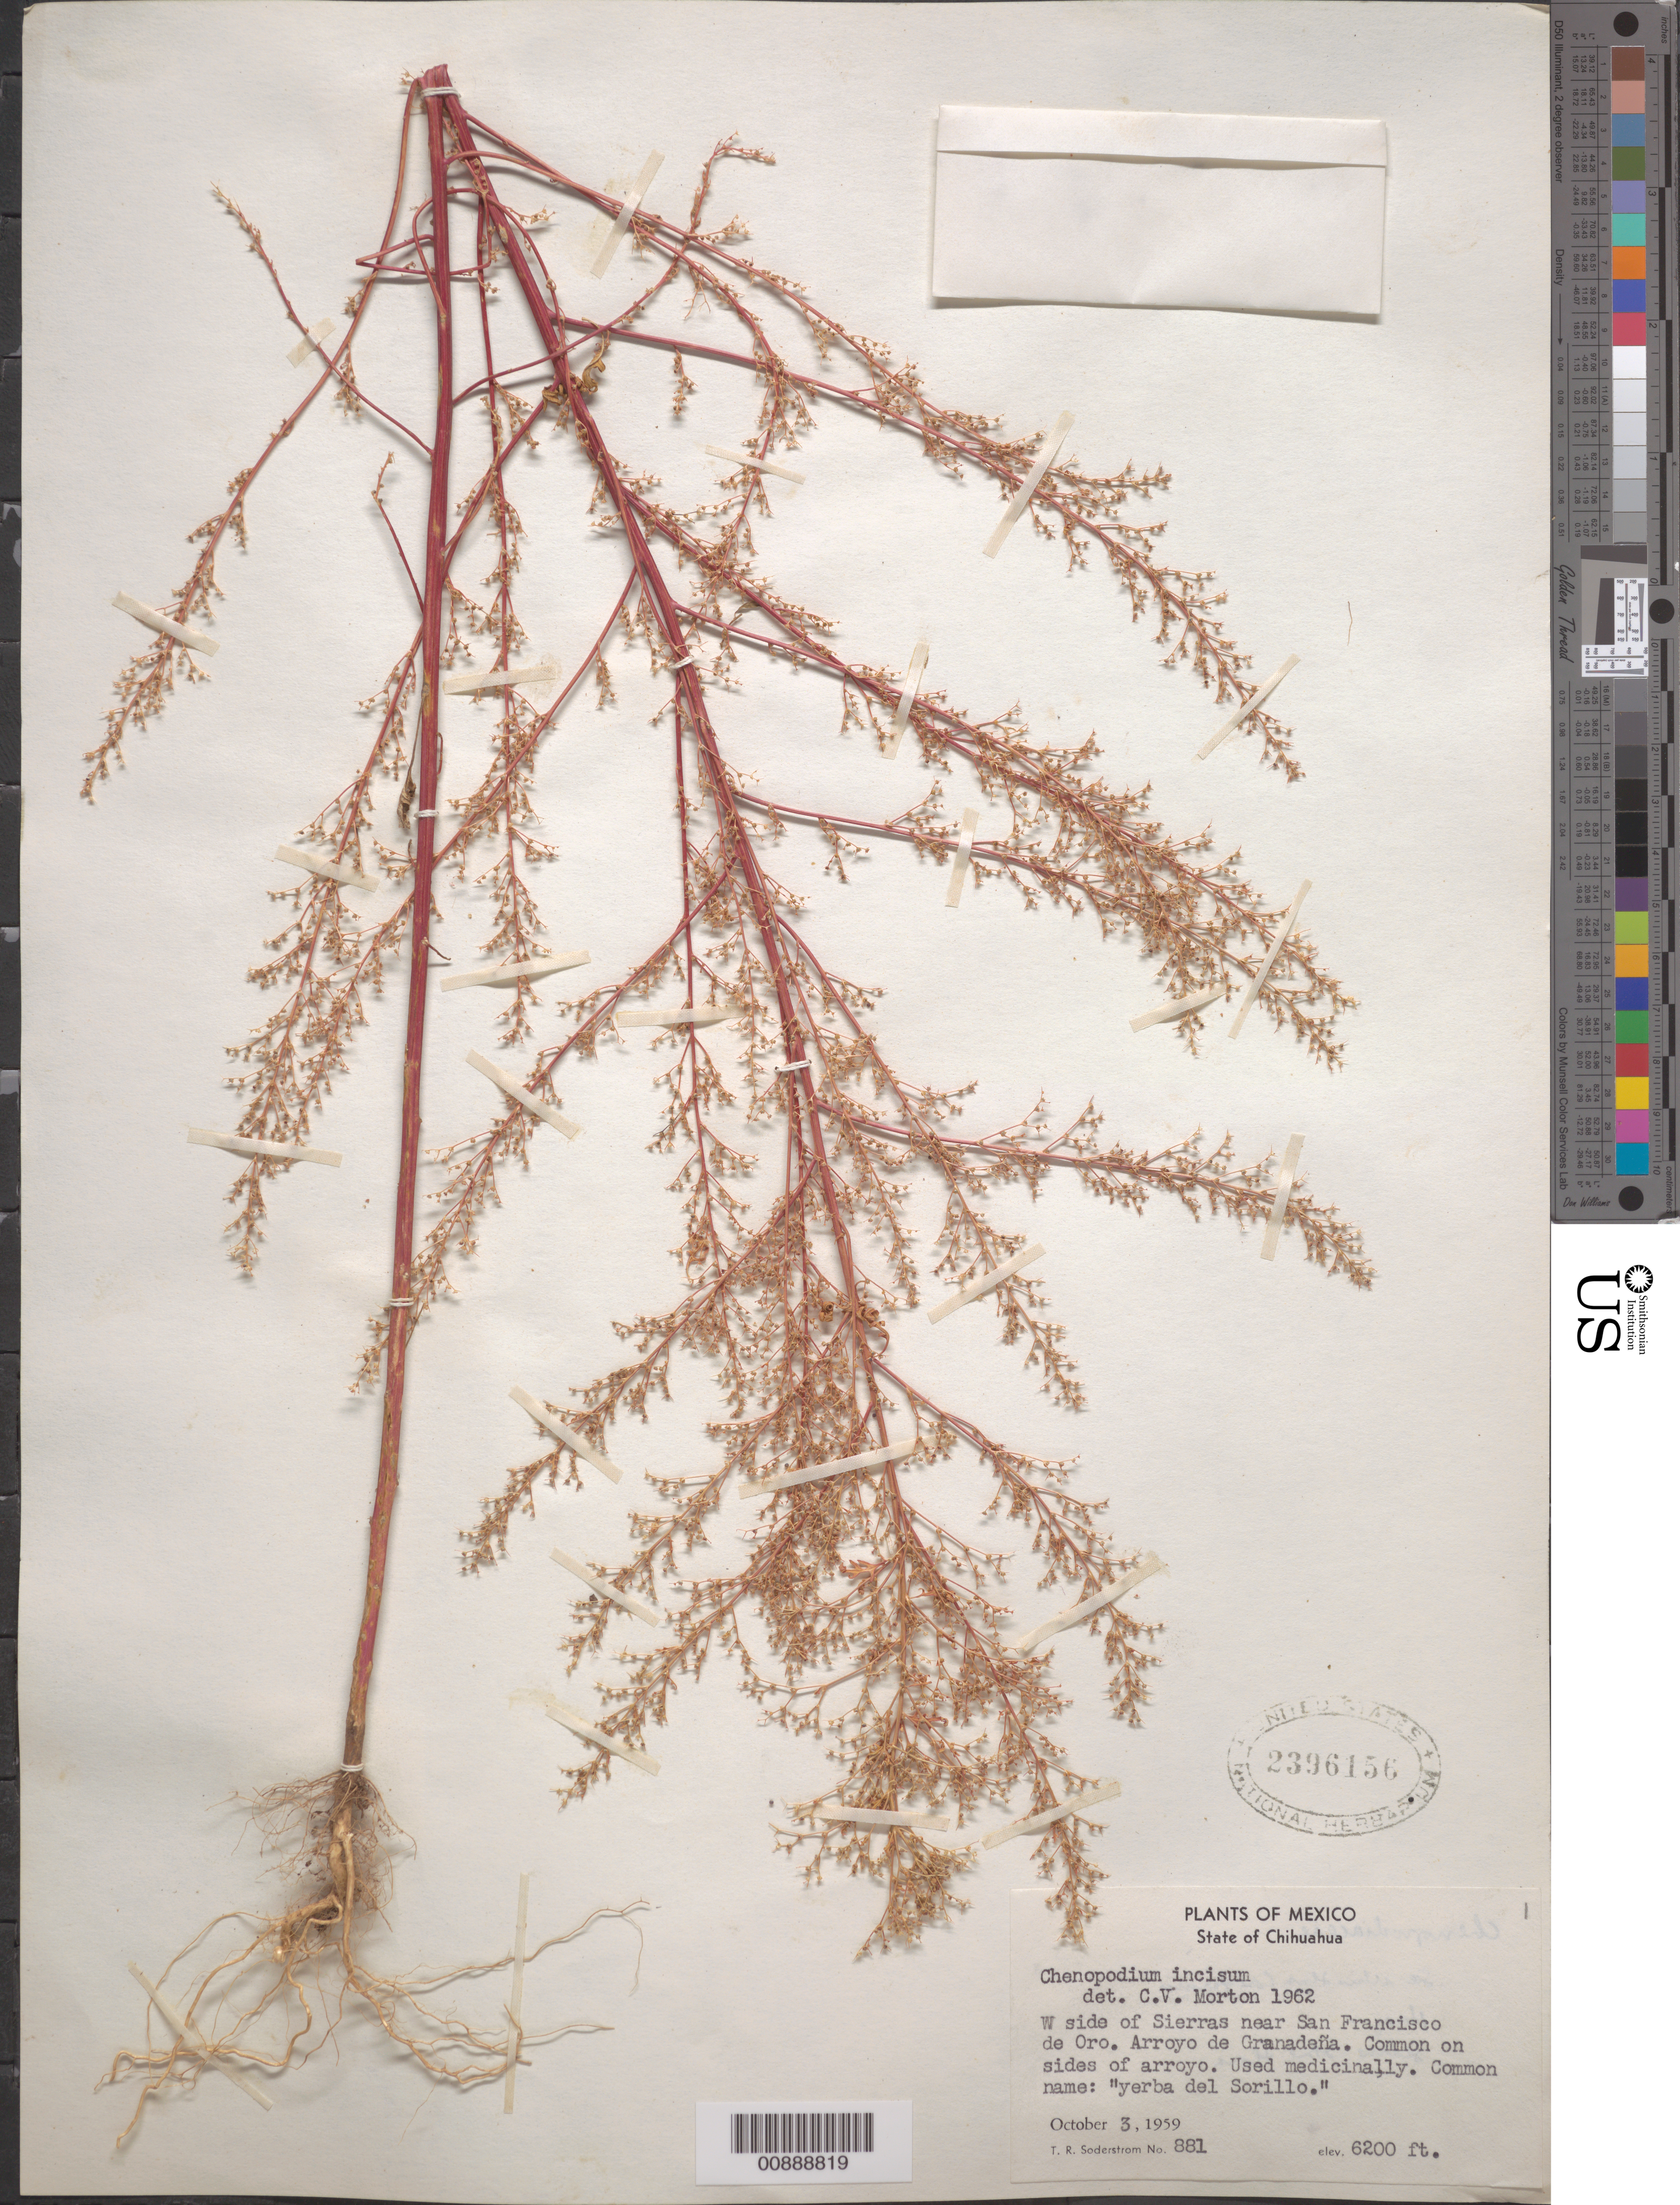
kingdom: Plantae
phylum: Tracheophyta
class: Magnoliopsida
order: Caryophyllales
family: Amaranthaceae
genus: Chenopodium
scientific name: Chenopodium incisum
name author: Poir.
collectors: T. R. Soderstrom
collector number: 881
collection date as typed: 03 Oct 1959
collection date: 1959-10-03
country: Mexico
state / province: Chihuahua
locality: W side of Sierras near San Francisco del Oro. Arroyo de Granadeña.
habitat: Common on sides of arroyo.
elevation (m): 1890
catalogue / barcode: US 2396156